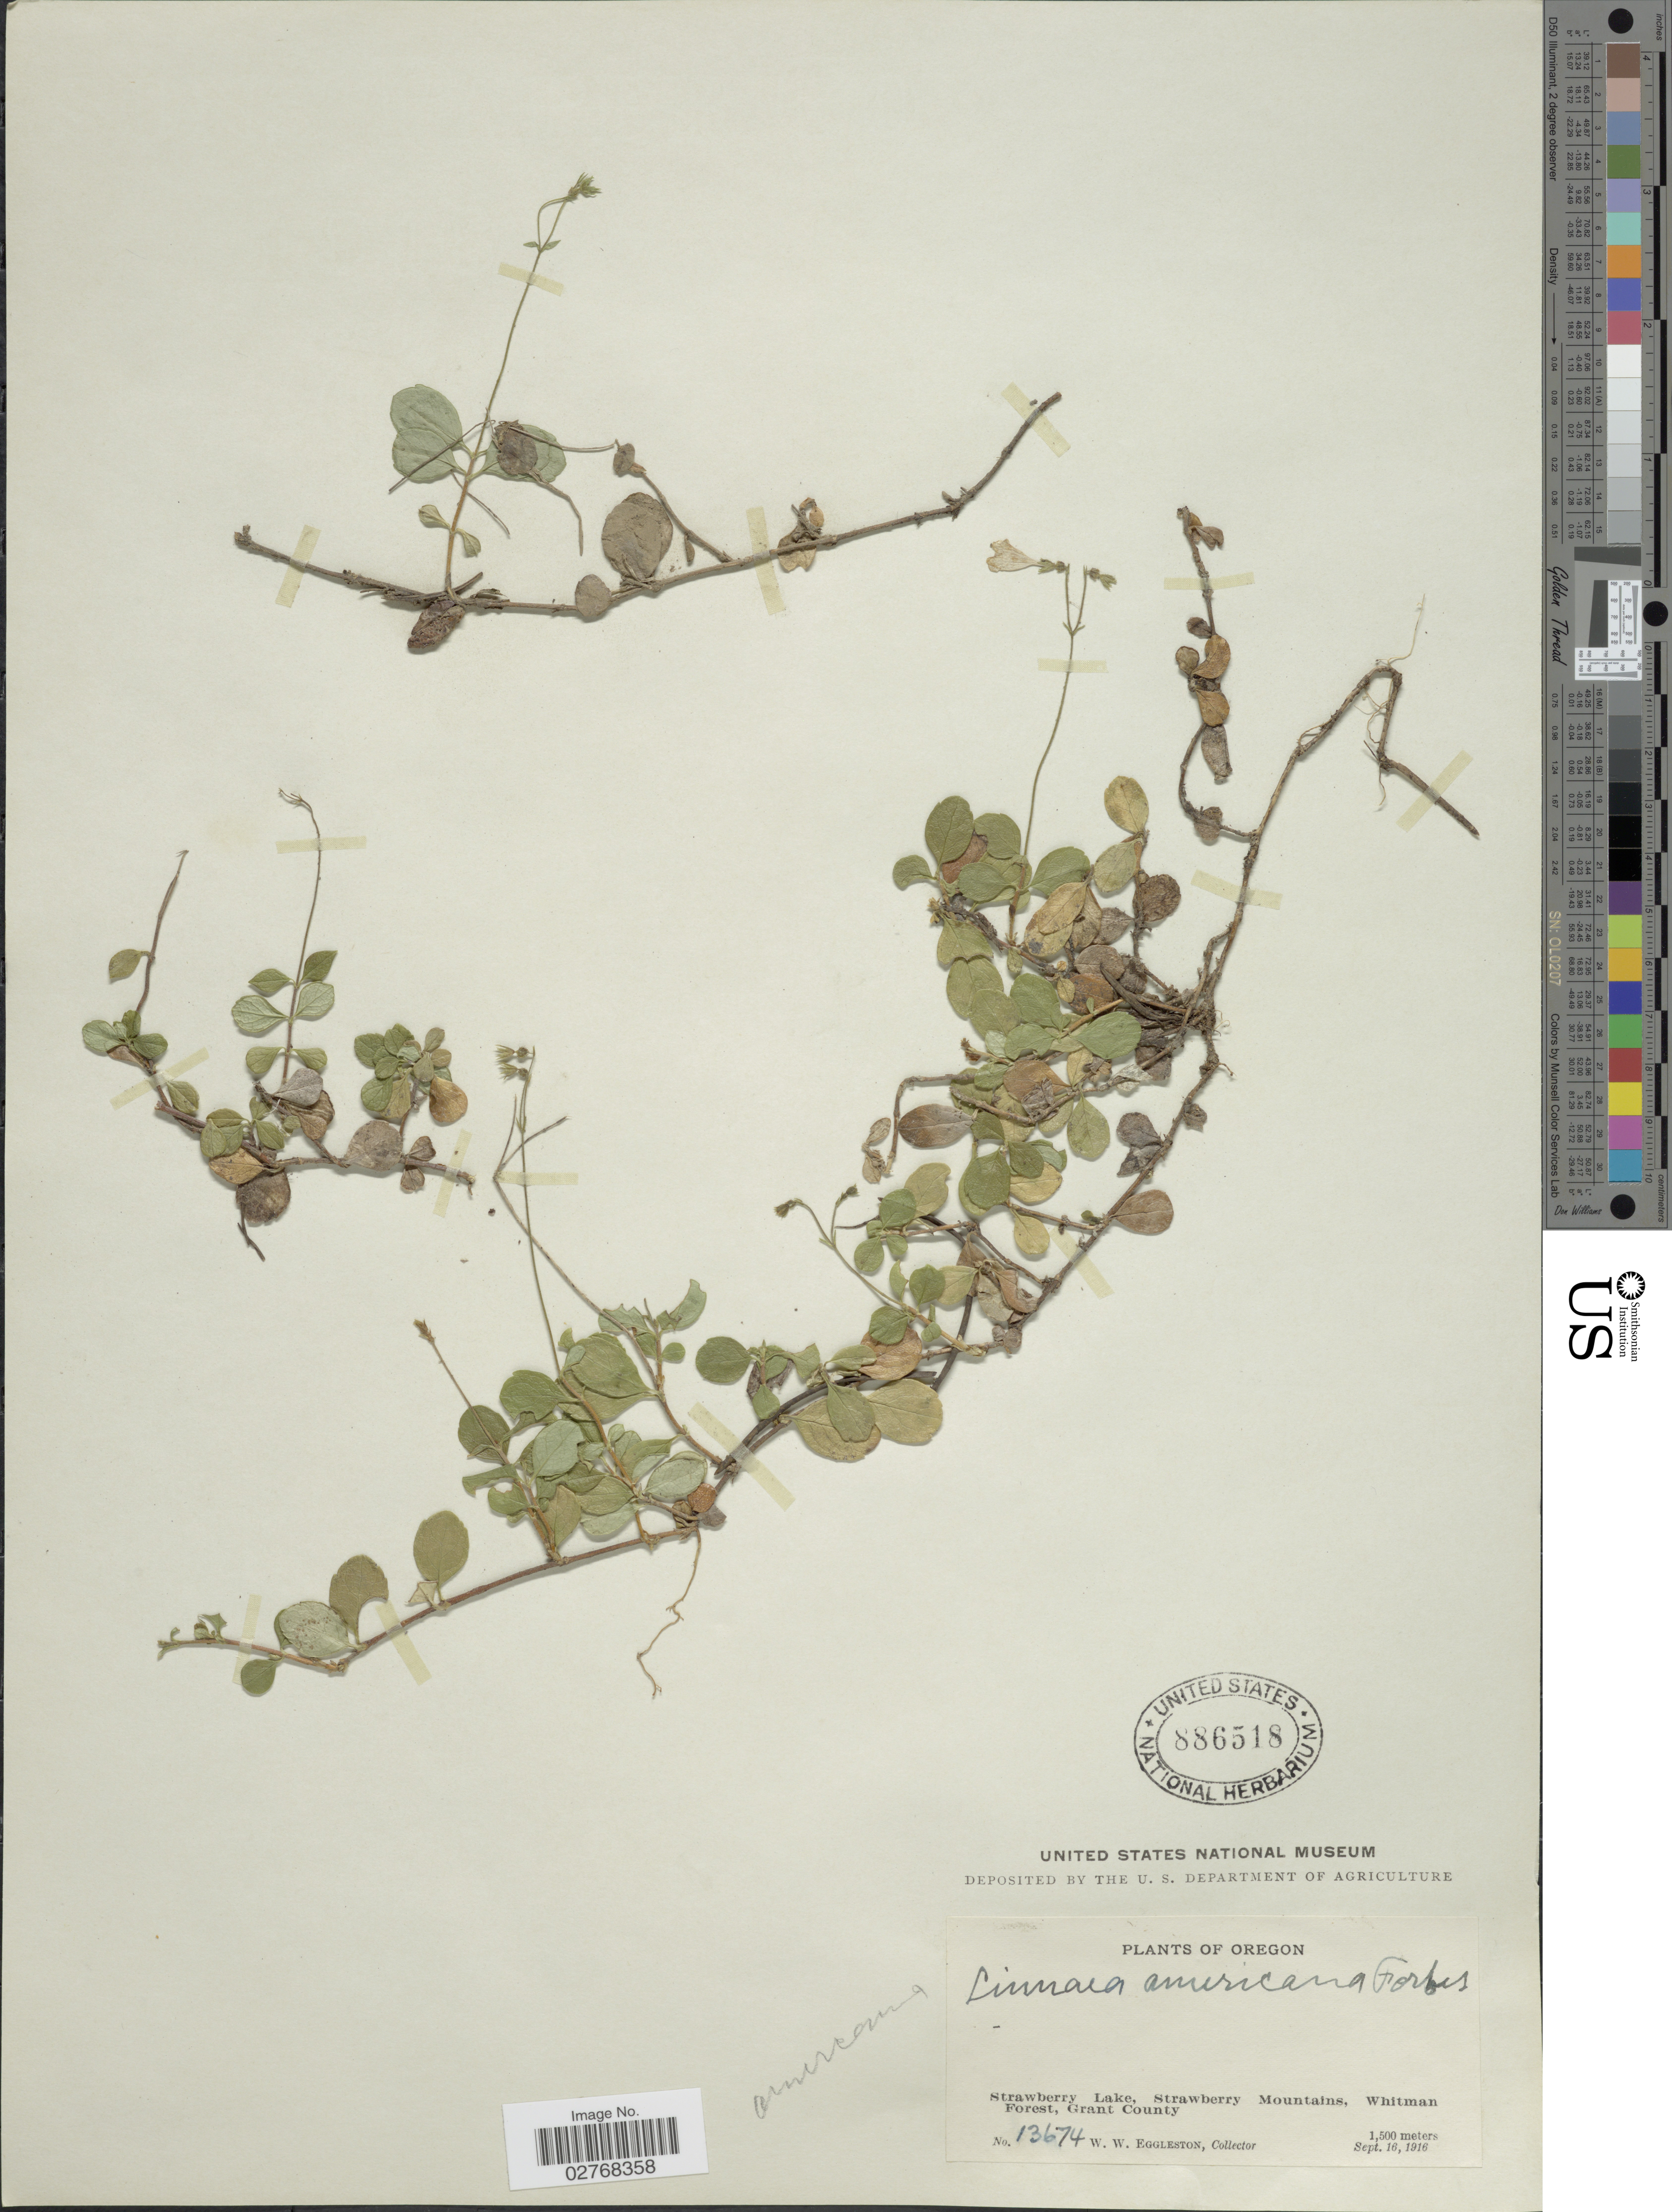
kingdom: Plantae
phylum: Tracheophyta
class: Magnoliopsida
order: Dipsacales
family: Caprifoliaceae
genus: Linnaea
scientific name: Linnaea borealis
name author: L.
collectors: W. W. Eggleston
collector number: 13674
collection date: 1916-09-16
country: United States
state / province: Oregon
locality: Strawberry Lake, Strawberry Mountains, Whitman Forest, Grant County.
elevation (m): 1500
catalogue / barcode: US 886518